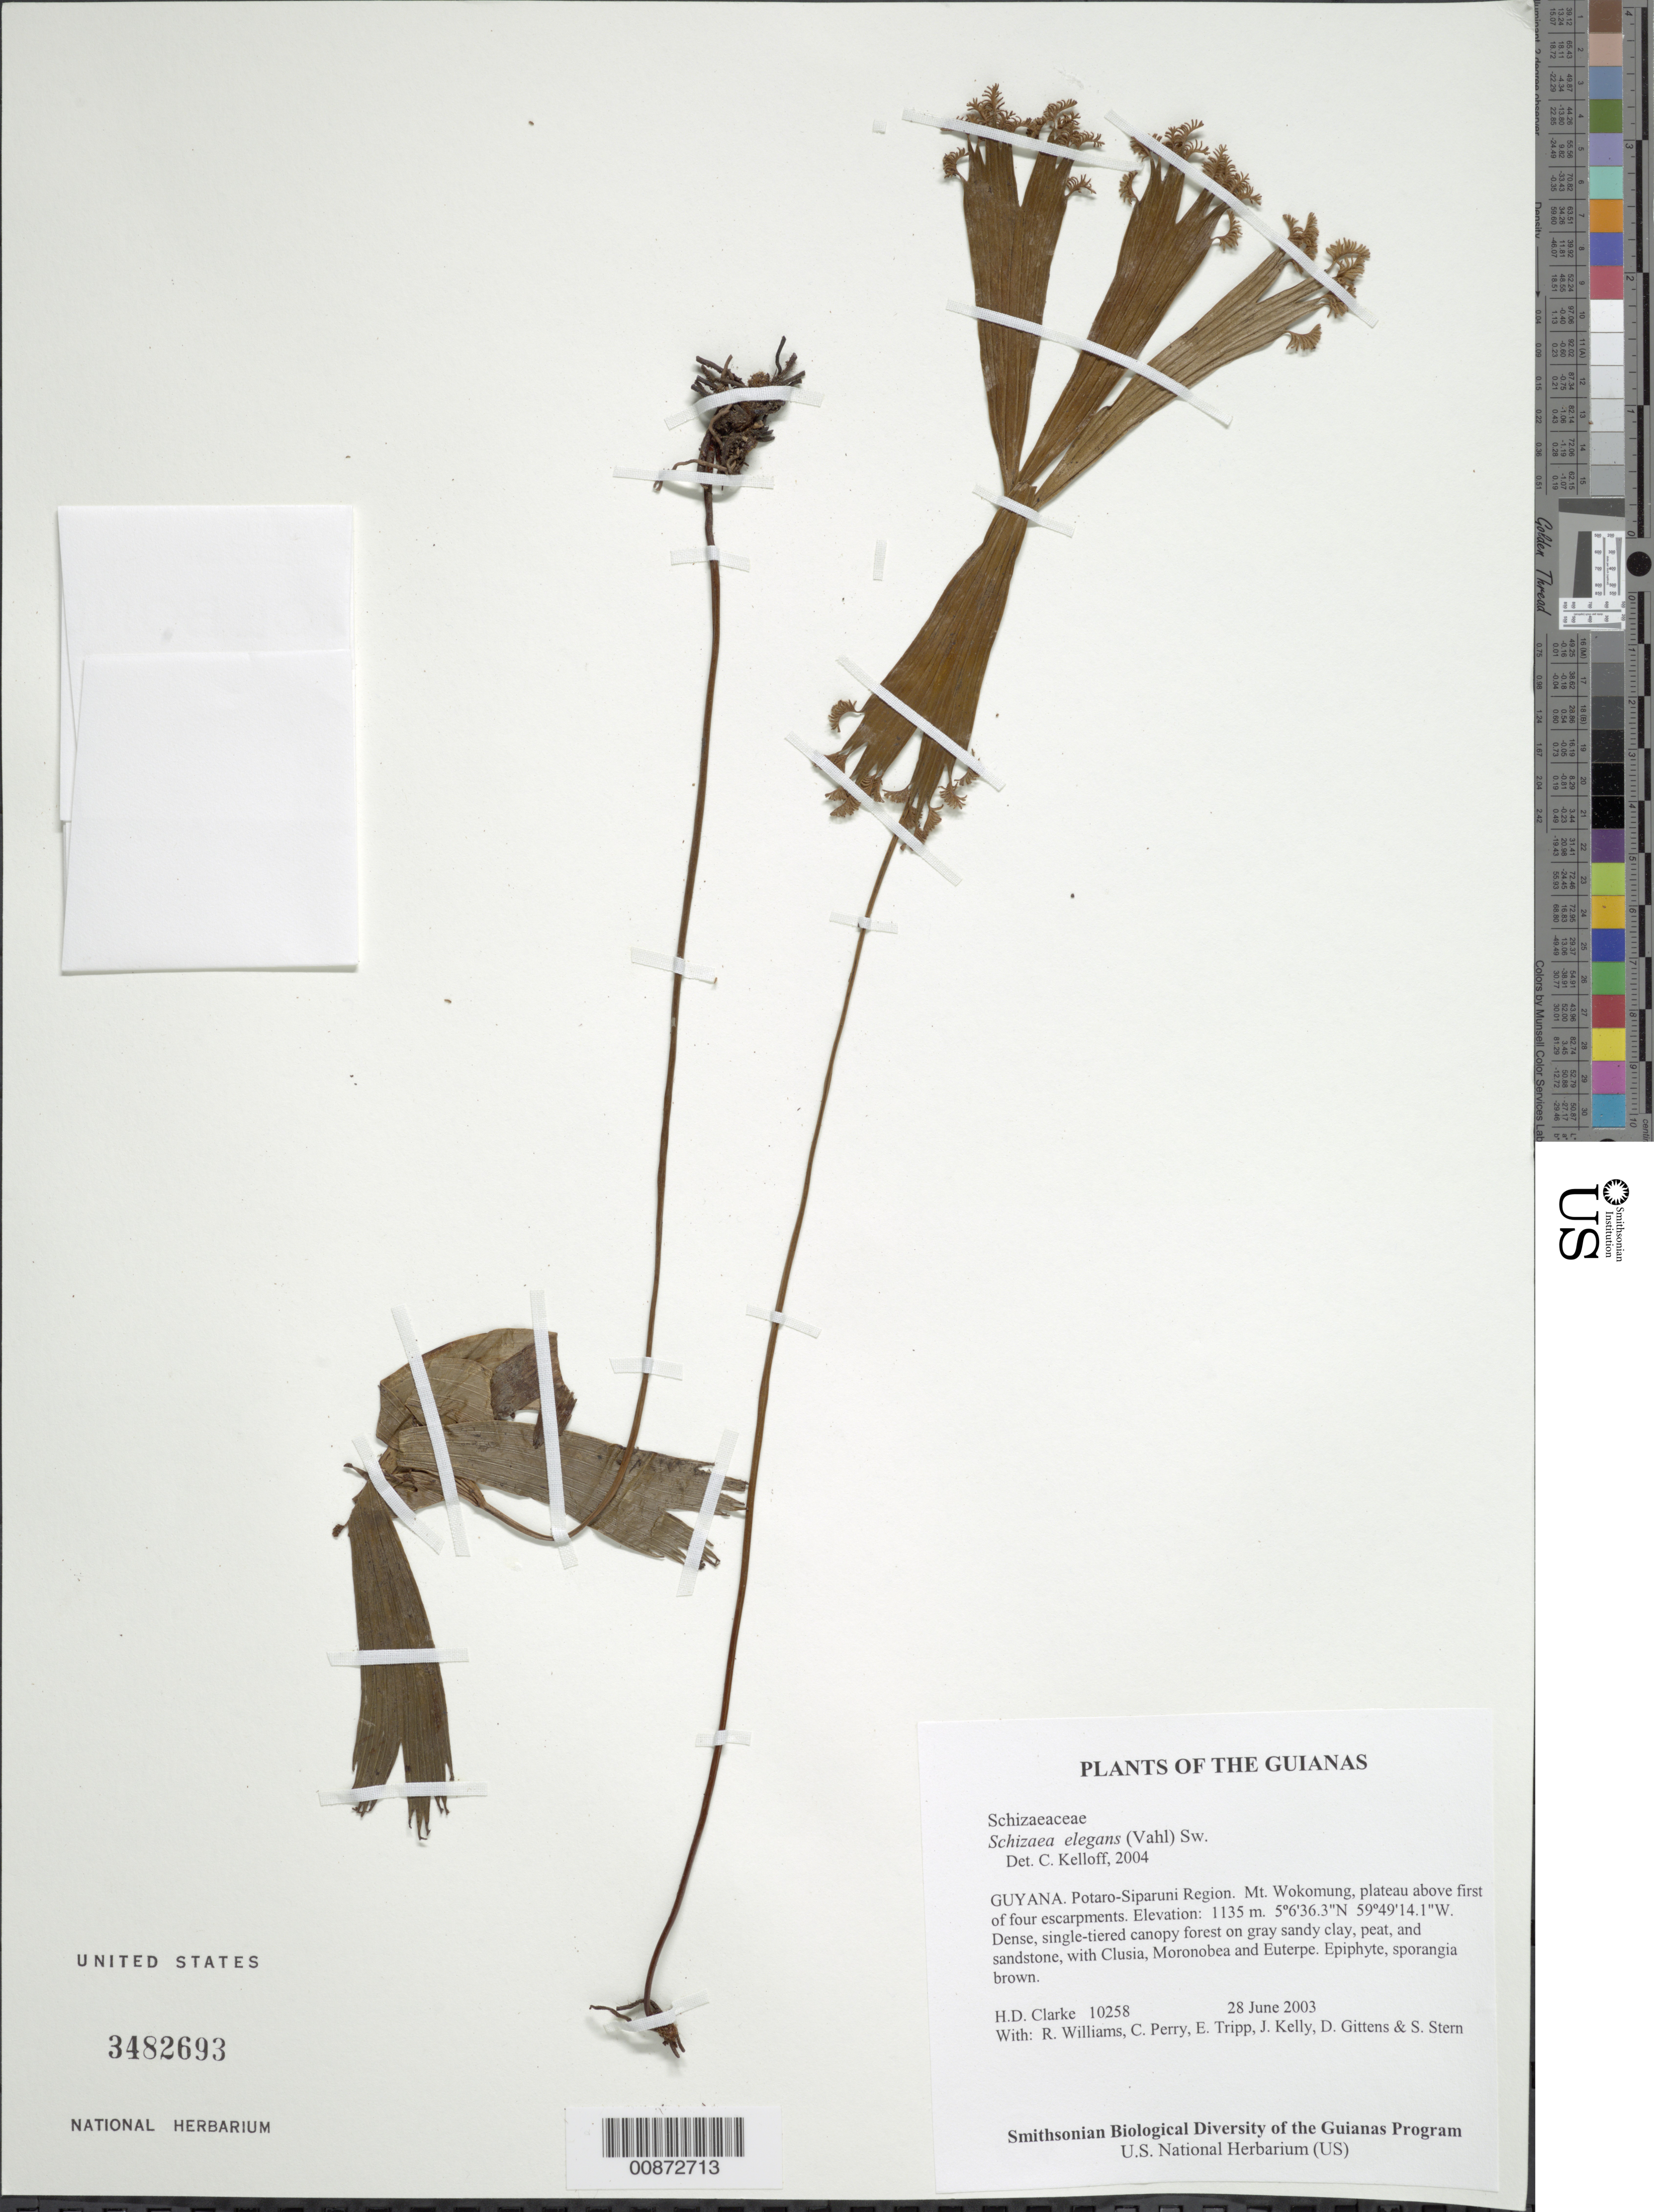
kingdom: Plantae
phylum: Tracheophyta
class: Polypodiopsida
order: Schizaeales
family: Schizaeaceae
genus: Schizaea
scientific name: Schizaea elegans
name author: (Vahl) Sw.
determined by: Kelloff, Carol L., (US), Smithsonian Institution - National Museum of Natural History (UNITED STATES)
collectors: H. D. Clarke, R. Williams, C. Perry, E. Tripp, J. Kelly, D. Gittens & S. R. Stern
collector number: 10258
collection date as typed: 28 June 2003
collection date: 2003-06-28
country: Guyana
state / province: Potaro-Siparuni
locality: Mt. Wokomung, plateau above first of four escarpments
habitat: Dense, single-tiered canopy forest on gray sandy clay, peat, and sandstone, with Clusia, Moronobea and Euterpe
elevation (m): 1135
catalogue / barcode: US 3482693